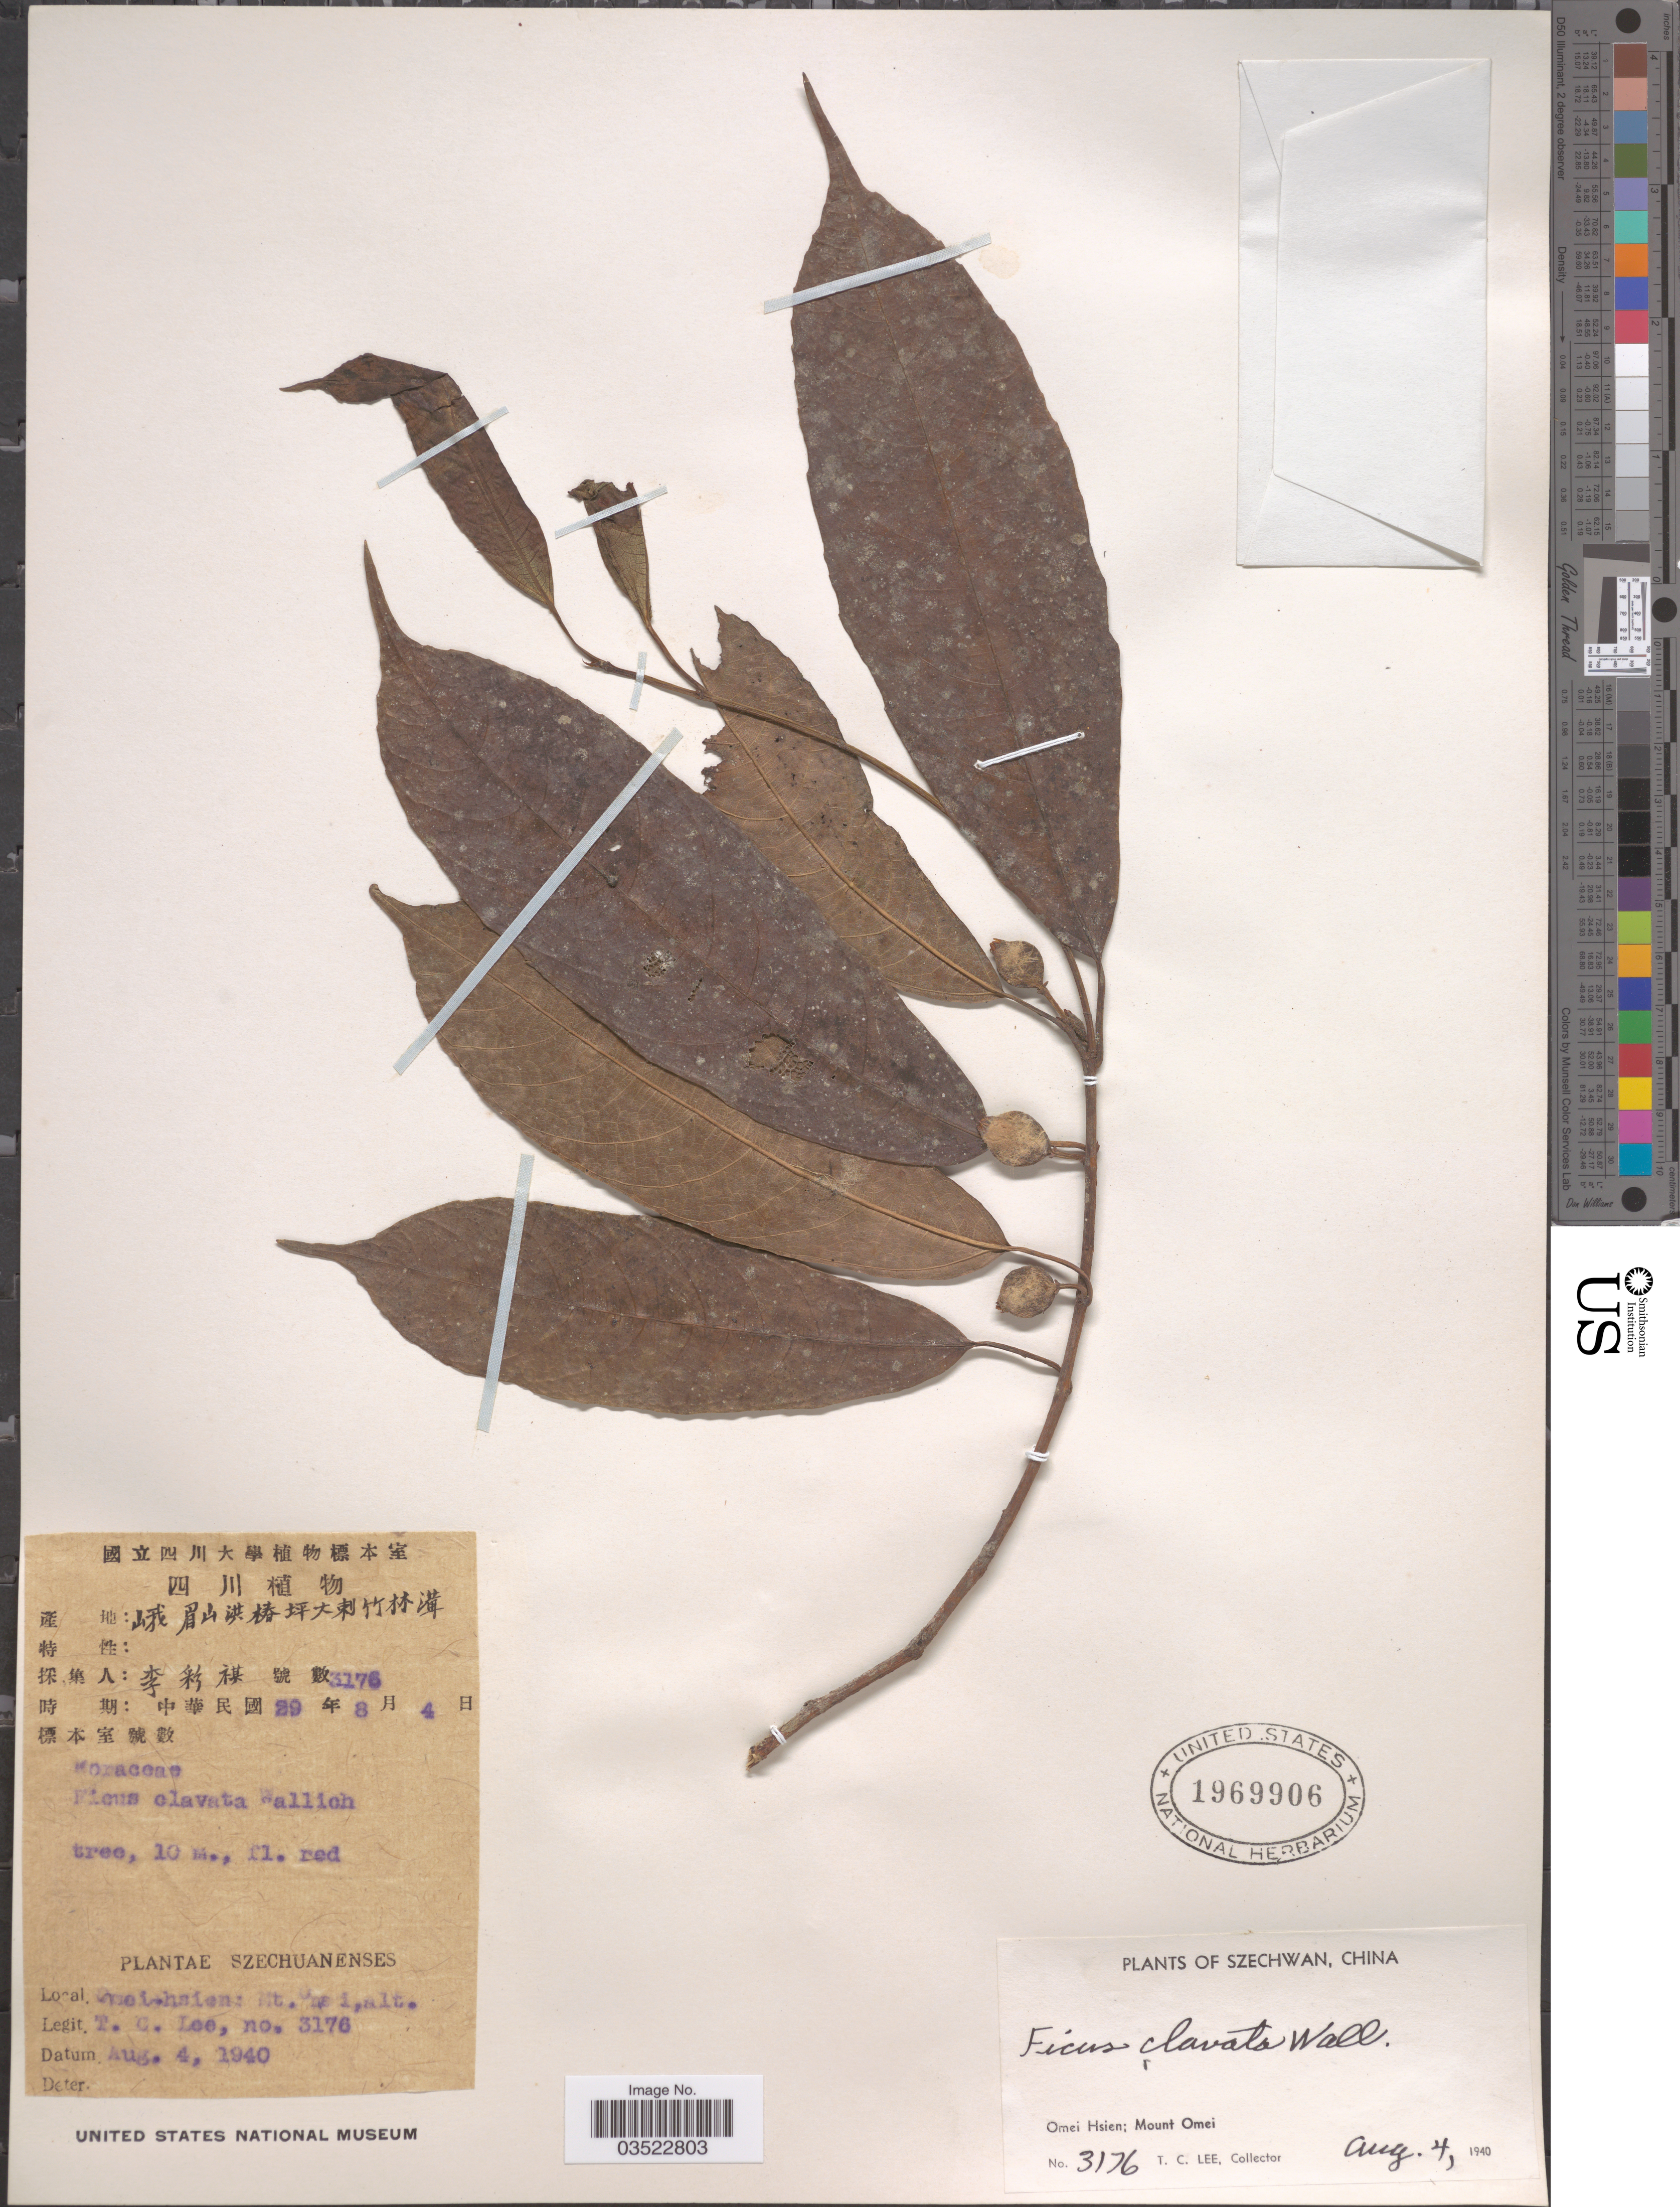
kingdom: Plantae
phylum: Tracheophyta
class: Magnoliopsida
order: Rosales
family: Moraceae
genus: Ficus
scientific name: Ficus subincisa var. subincisa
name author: Buch.-Ham. ex Sm.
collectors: T. Lee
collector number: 3176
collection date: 1940-08-04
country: China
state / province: Sichuan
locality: Szechwan. Szechuanenses. Omei-Hsien: Mount Omei.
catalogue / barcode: US 1969906